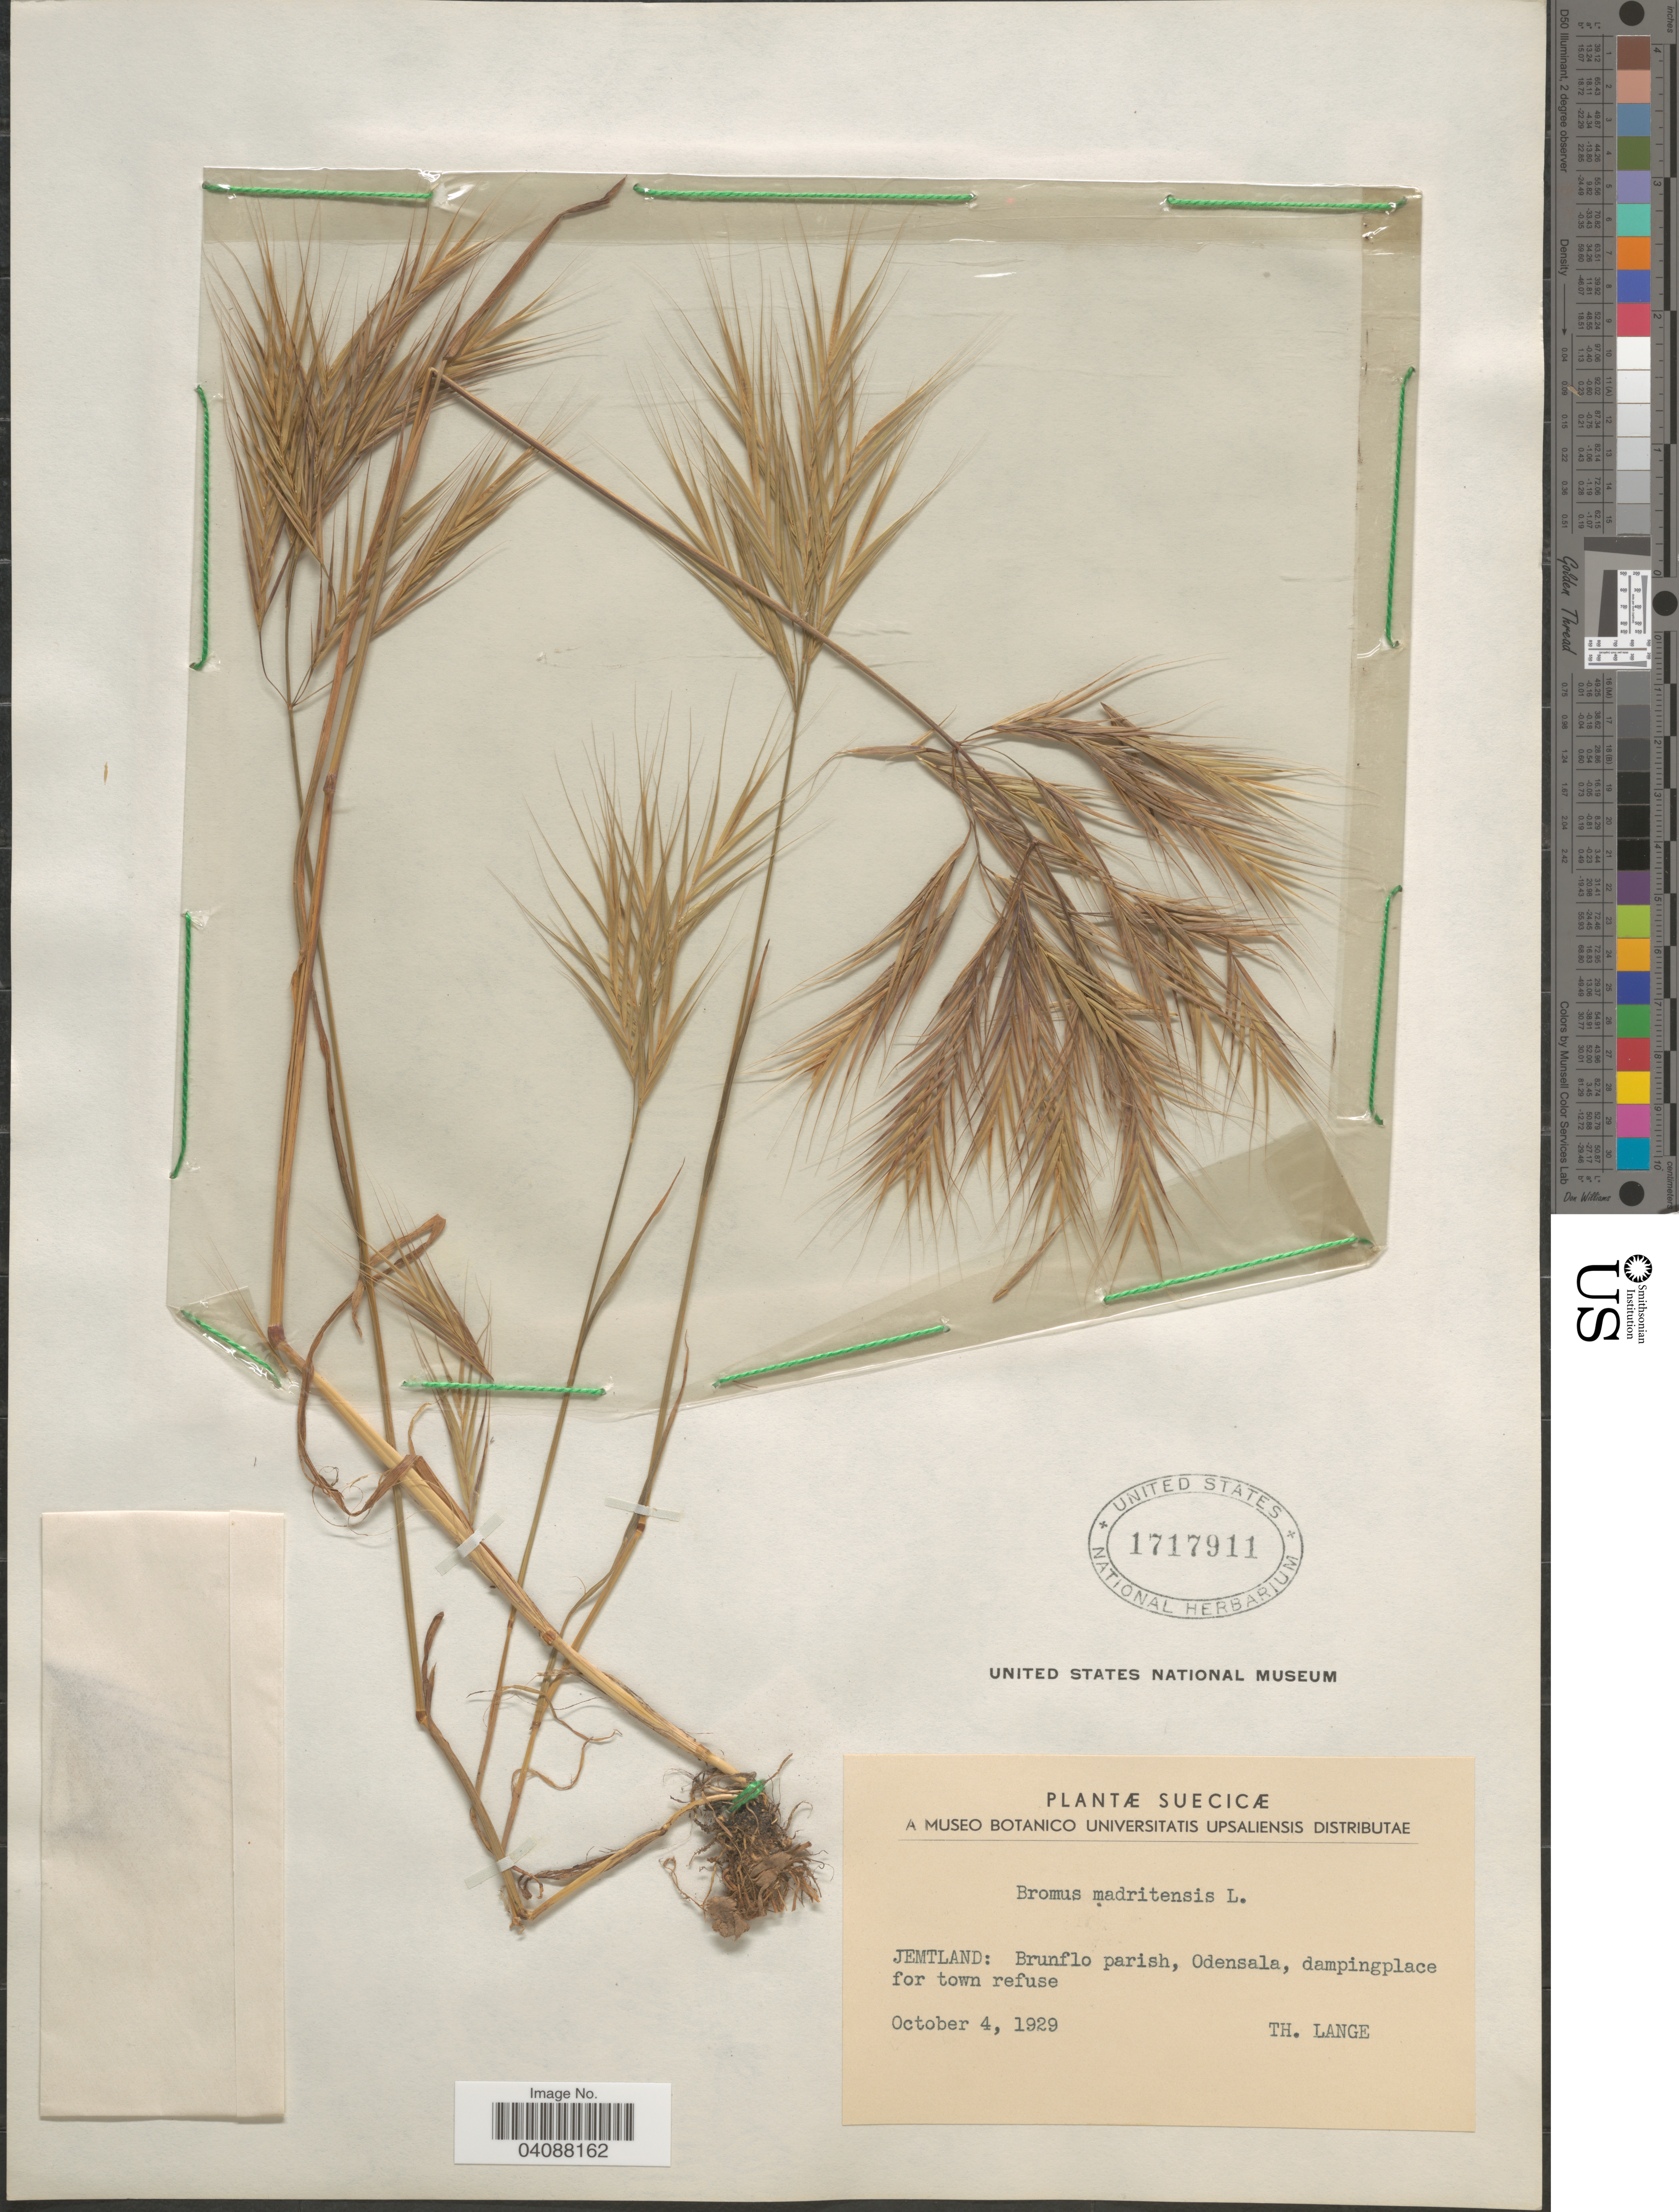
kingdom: Plantae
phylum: Tracheophyta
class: Liliopsida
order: Poales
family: Poaceae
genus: Bromus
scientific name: Bromus madritensis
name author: L.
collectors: T. Lange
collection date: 1929-10-04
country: Sweden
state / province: Jämtland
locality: Suecicæ. Jemtland: Brunflo parish, Odensala, dampingplace for town refuge.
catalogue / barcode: US 1717911